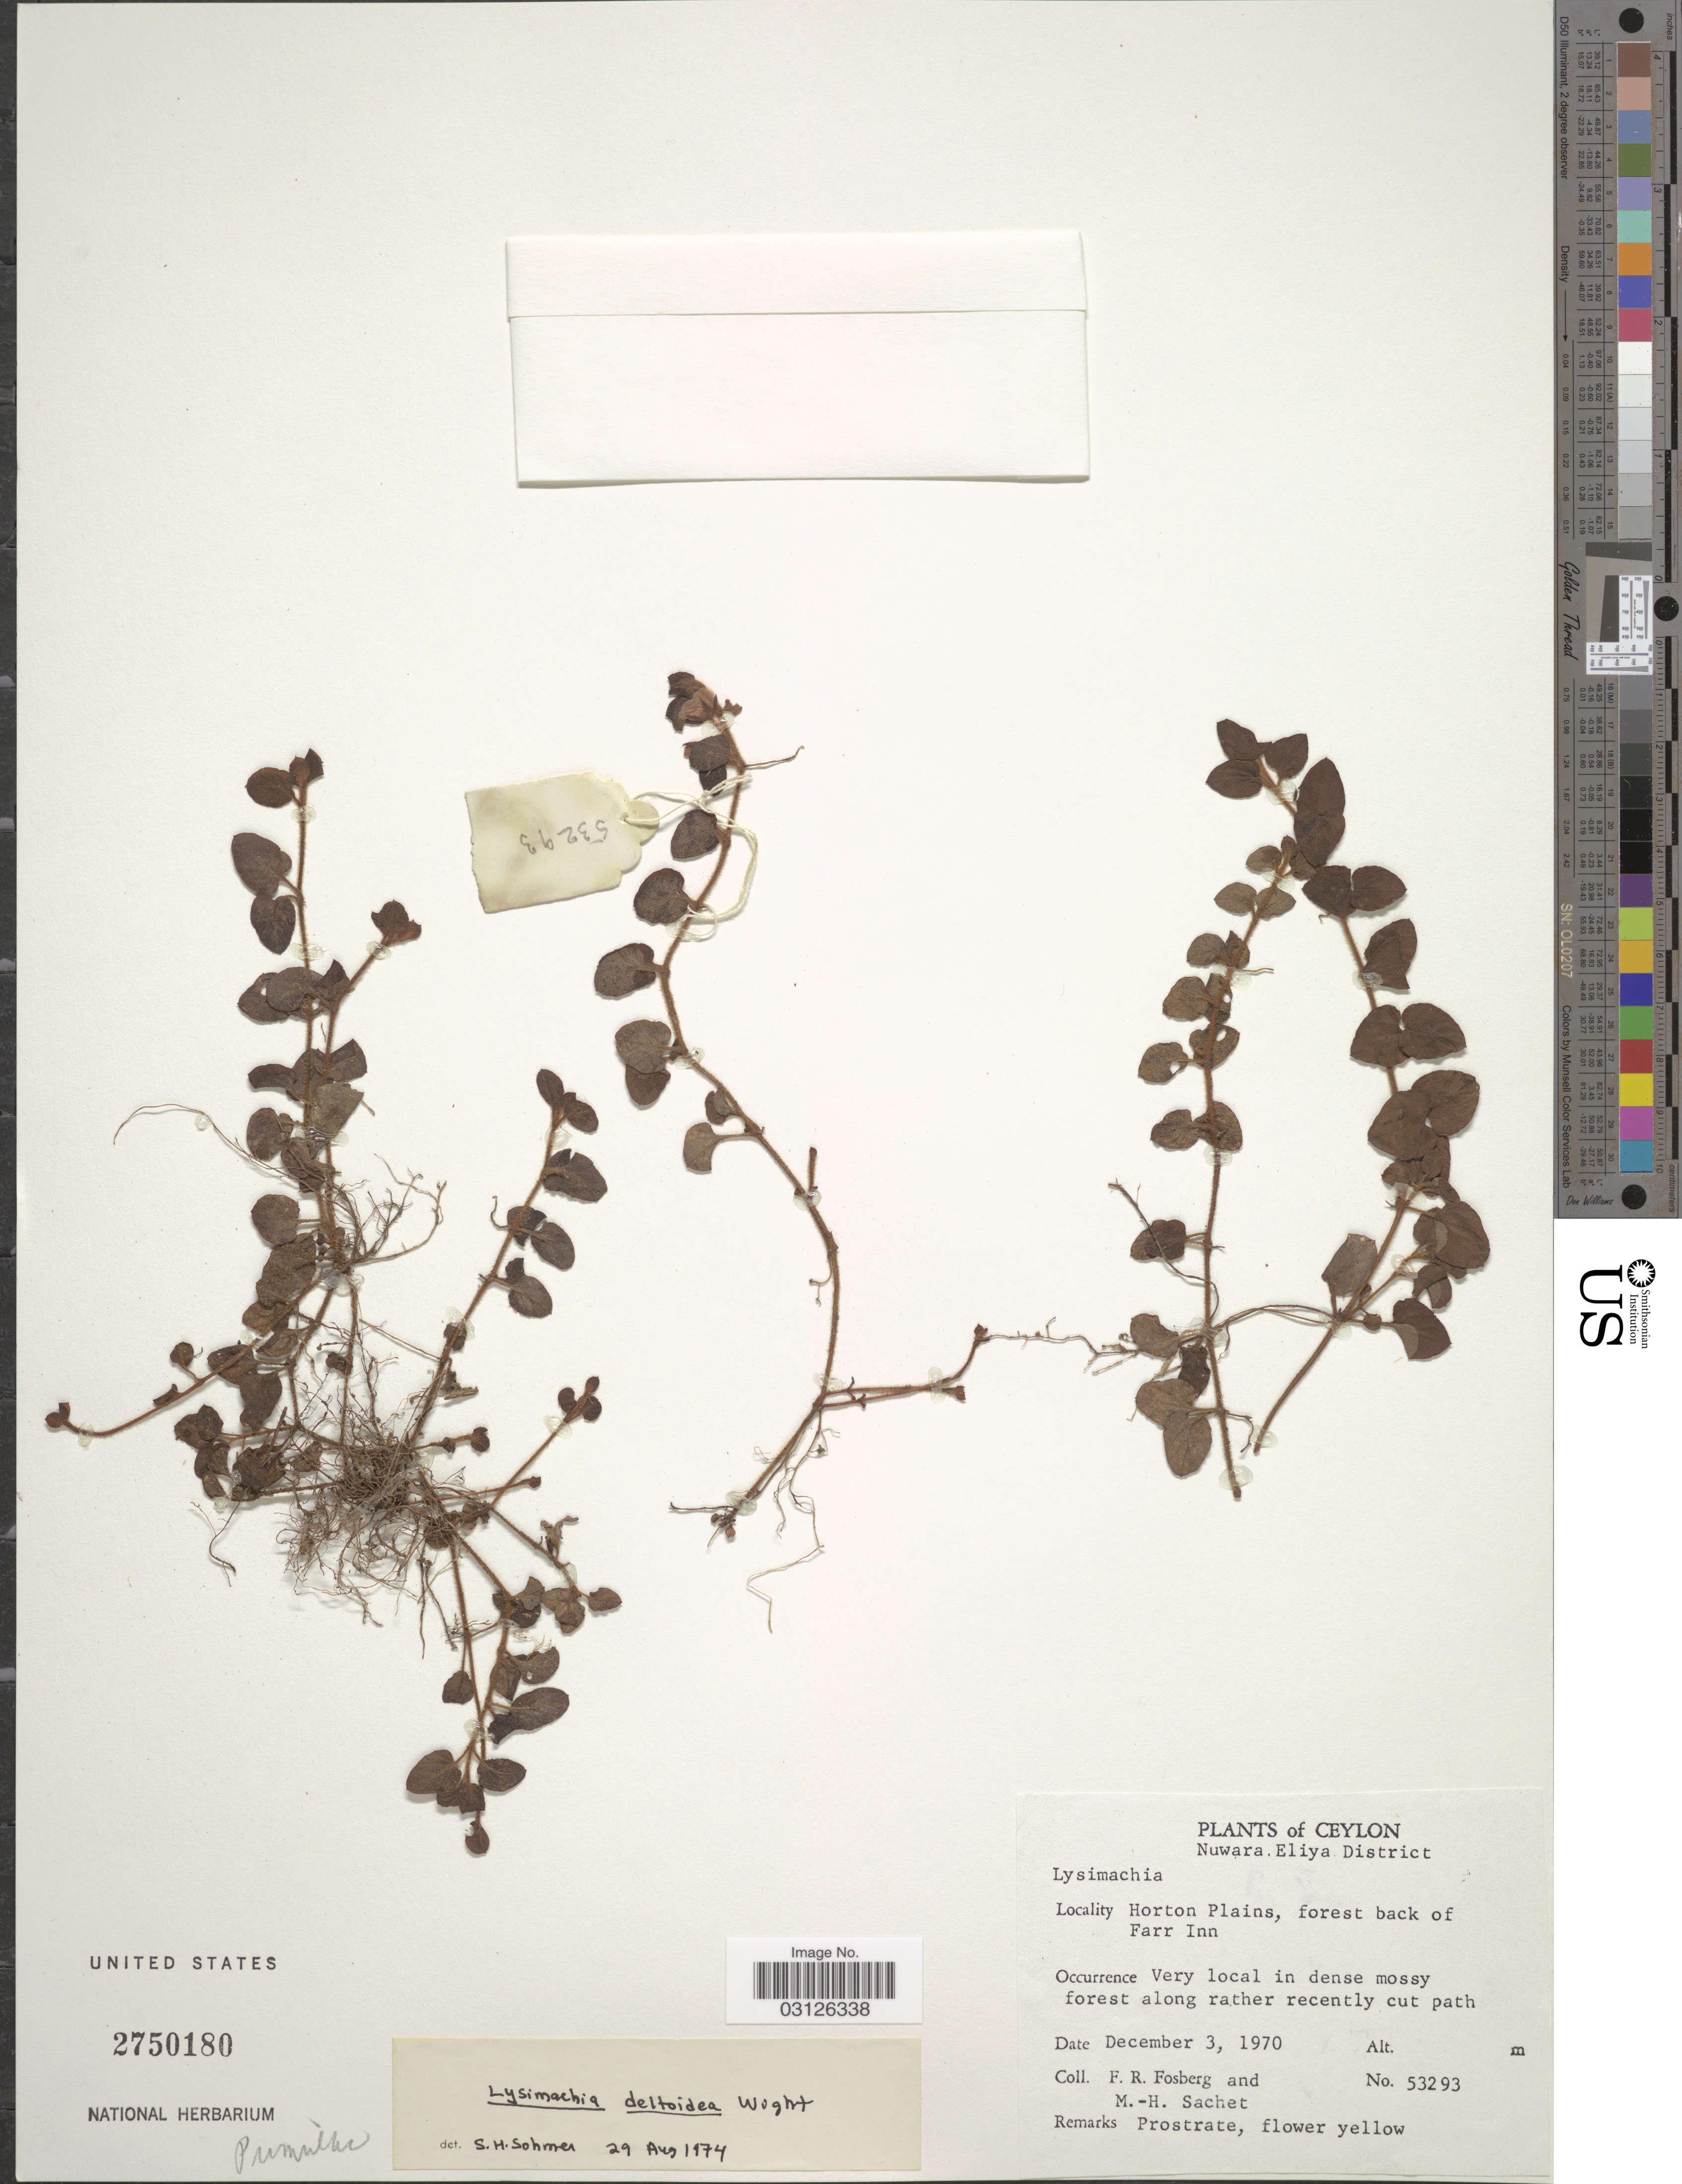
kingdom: Plantae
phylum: Tracheophyta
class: Magnoliopsida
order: Ericales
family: Primulaceae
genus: Lysimachia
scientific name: Lysimachia deltoidea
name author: Wight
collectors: F. R. Fosberg & M.-H. Sachet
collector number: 53293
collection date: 1970-12-03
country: Sri Lanka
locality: Ceylon. Nuwara Eliya District. Horton Plains, forest back of Farr Inn.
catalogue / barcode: US 2750180